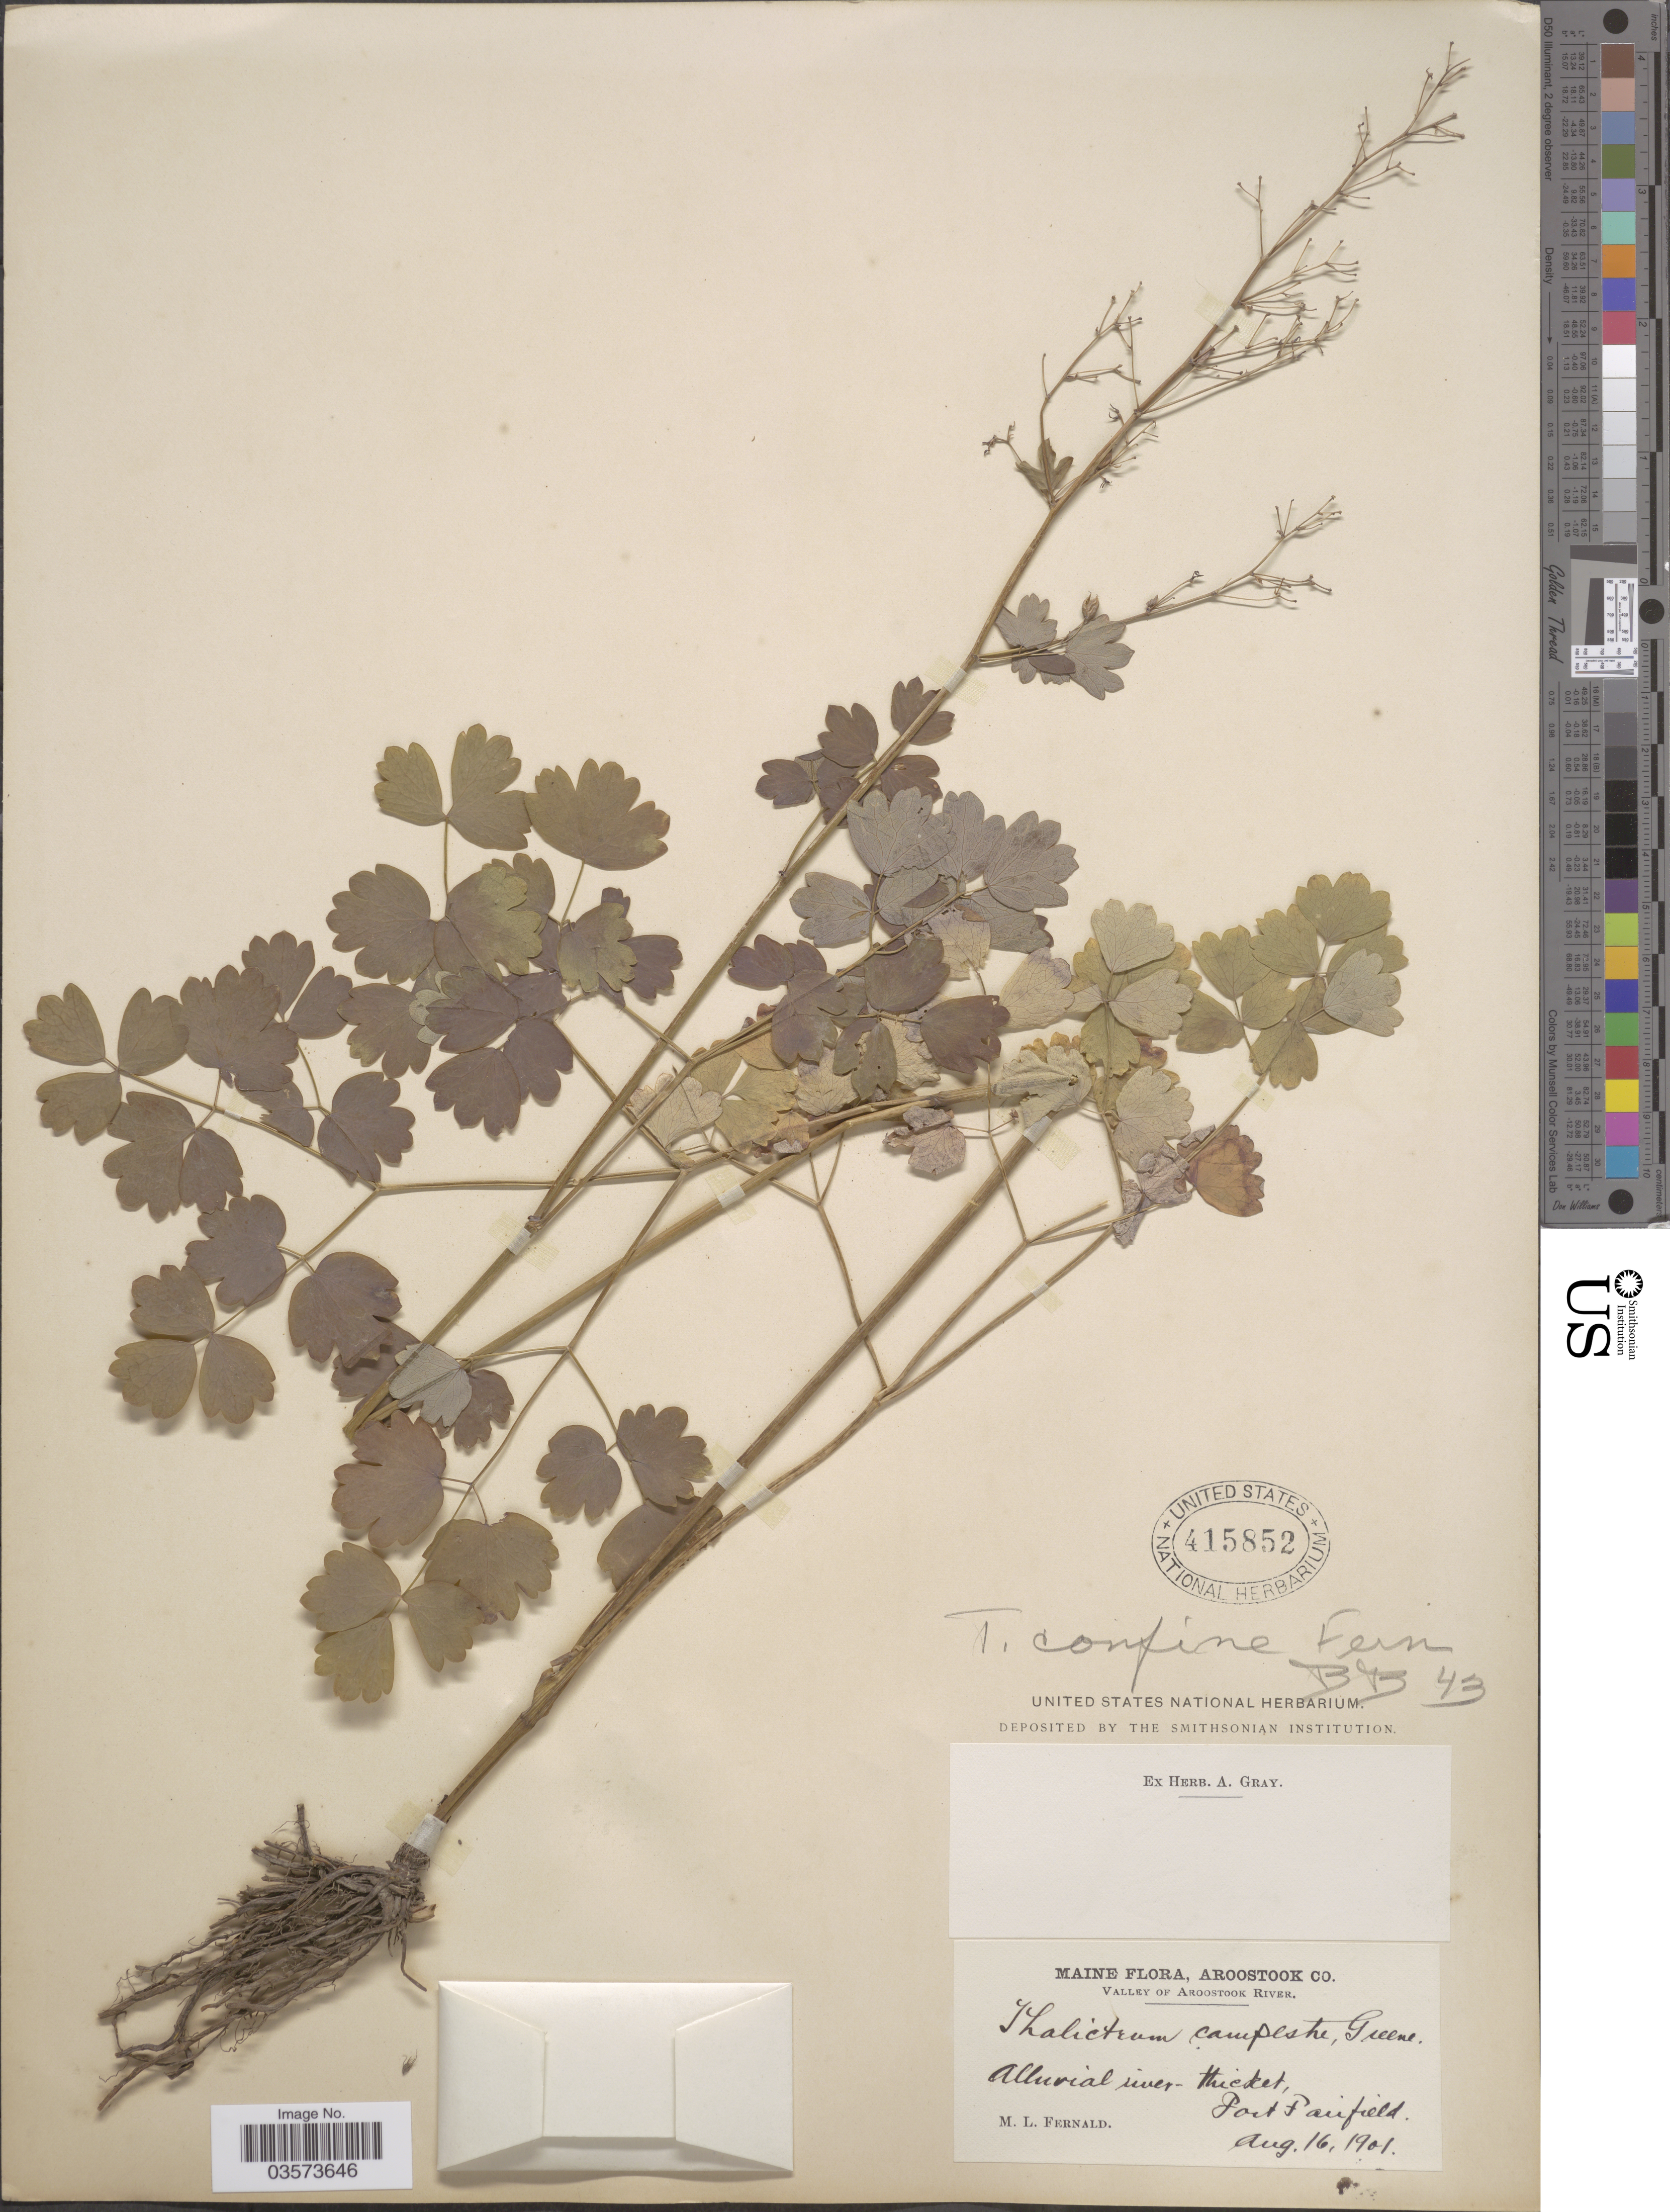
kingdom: Plantae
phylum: Tracheophyta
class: Magnoliopsida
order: Ranunculales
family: Ranunculaceae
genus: Thalictrum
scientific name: Thalictrum confine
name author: Fernald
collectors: M. L. Fernald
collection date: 1901-08-16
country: United States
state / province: Maine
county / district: Aroostook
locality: Valley of Aroostook River. Alluvial river- thicket, Port Fairfield.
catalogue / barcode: US 415852